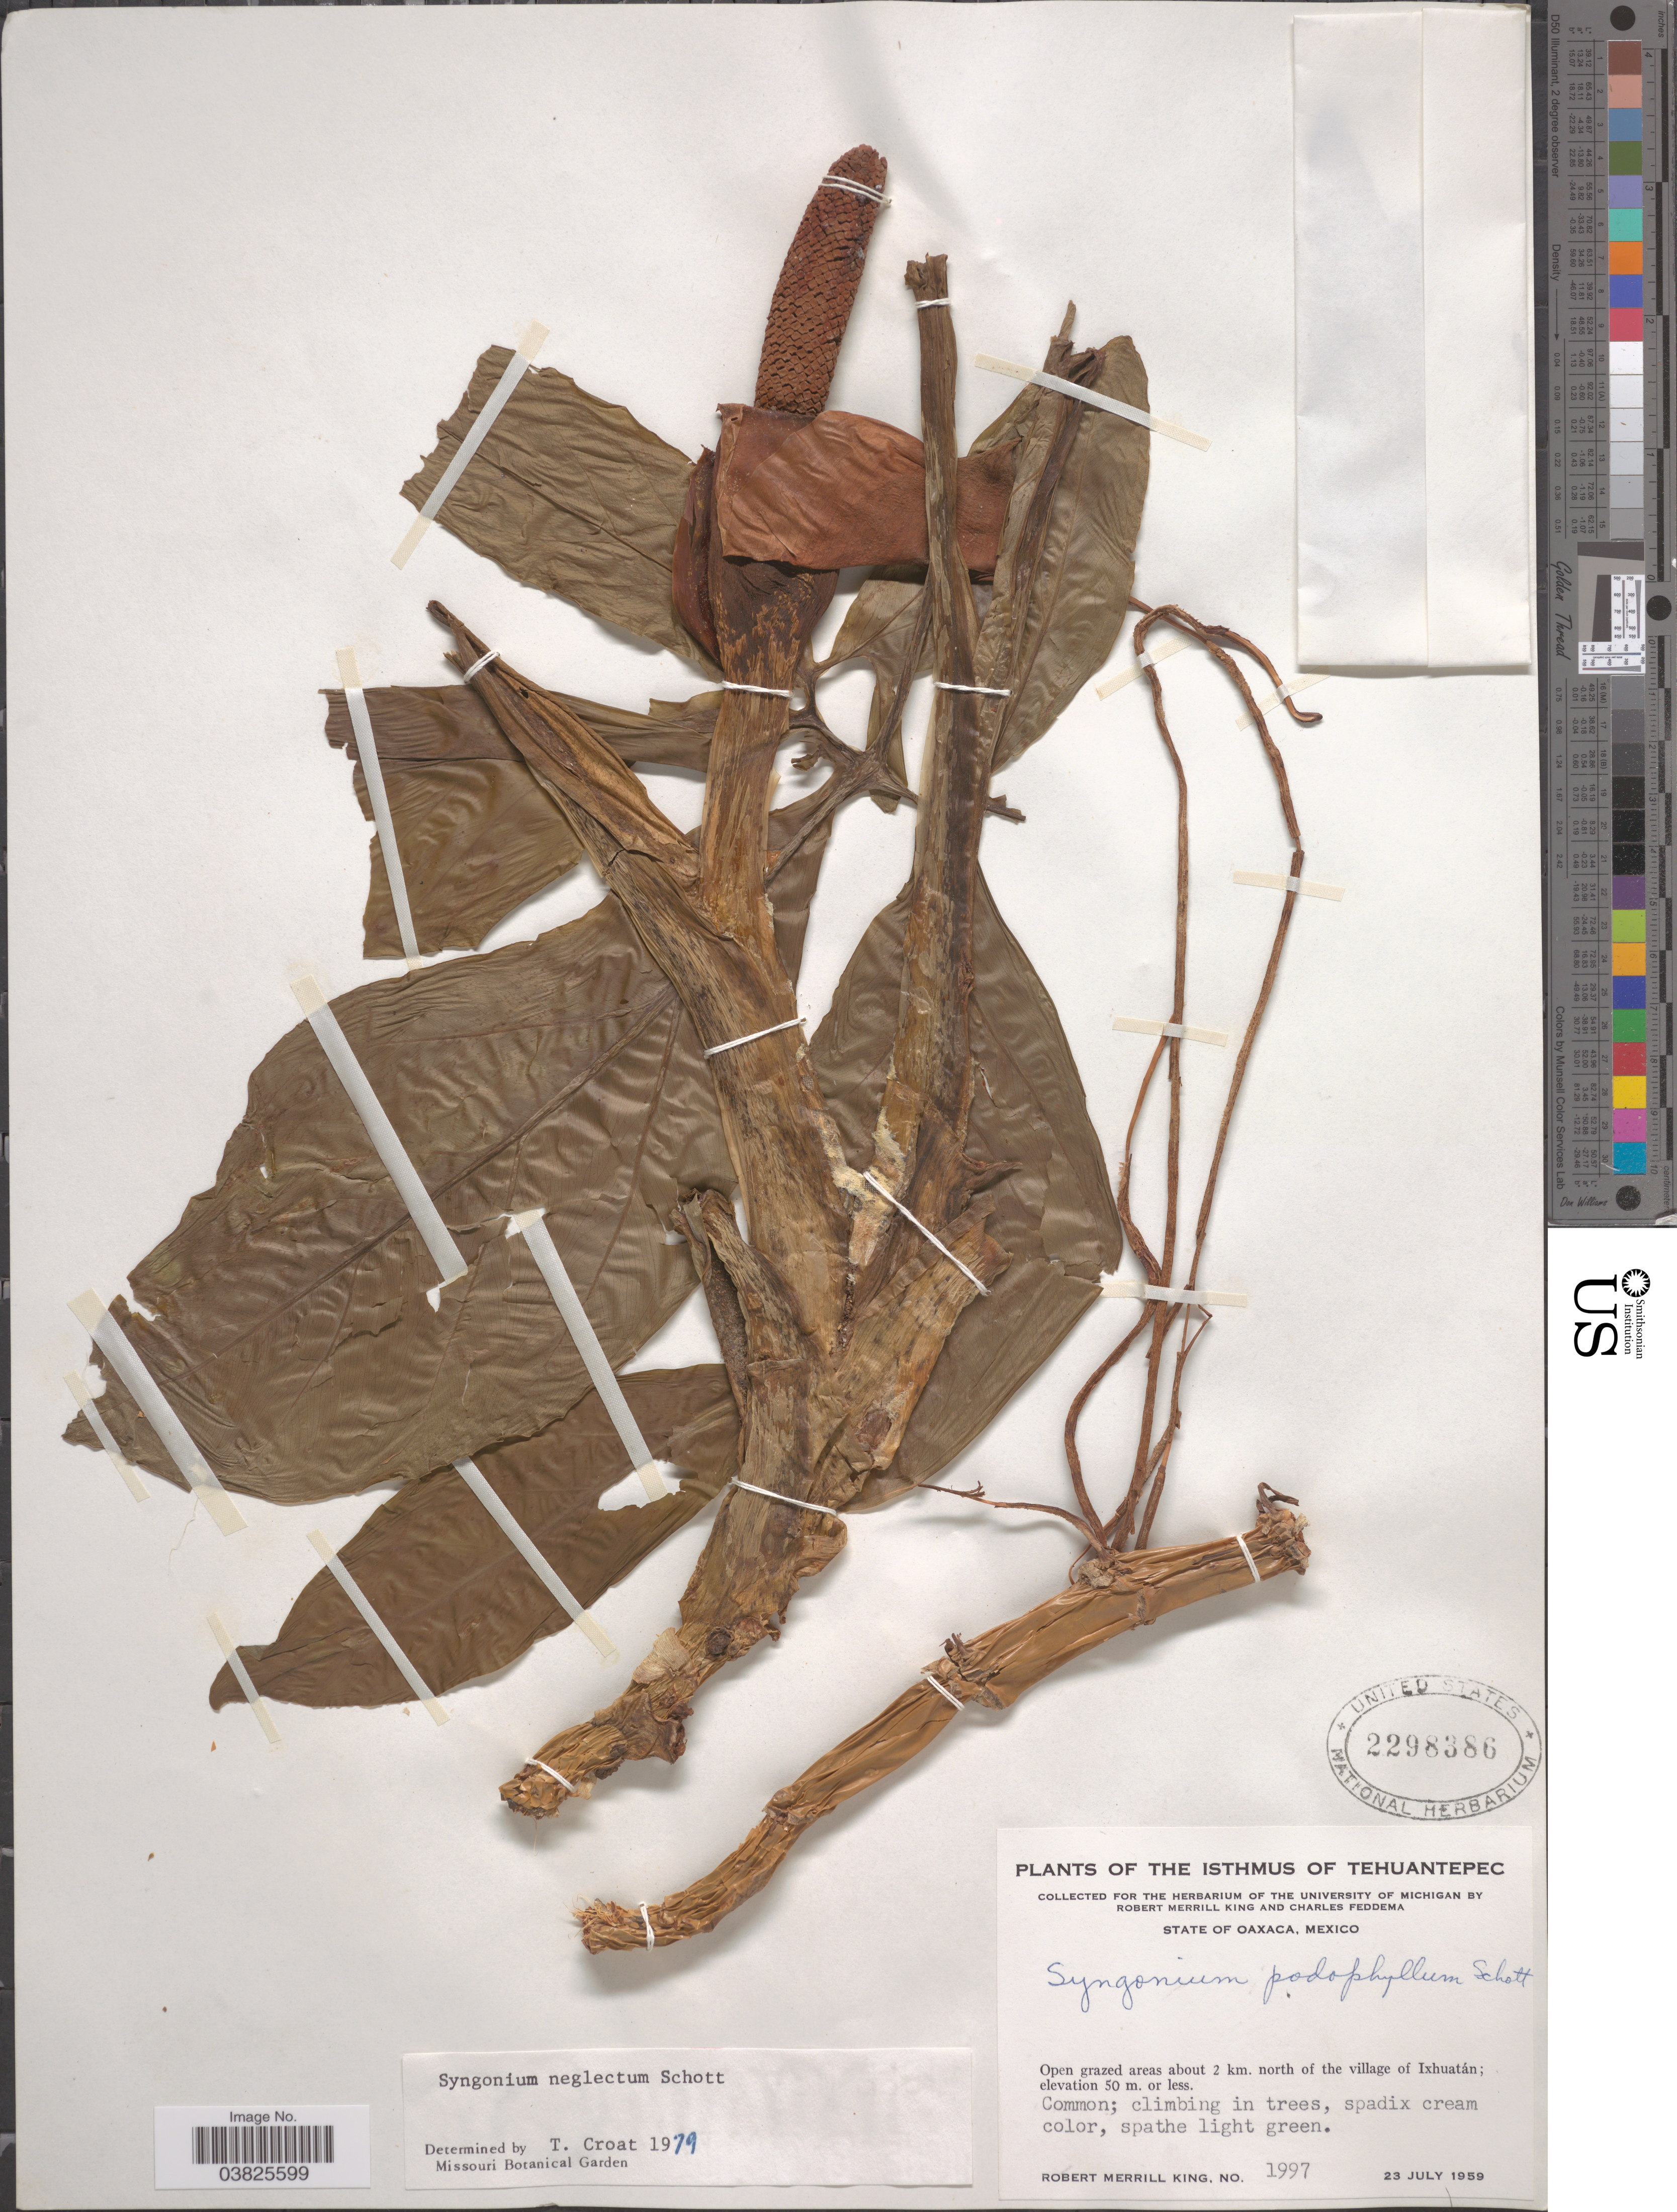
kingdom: Plantae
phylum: Tracheophyta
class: Liliopsida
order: Alismatales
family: Araceae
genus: Syngonium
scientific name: Syngonium neglectum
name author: Schott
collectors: R. M. King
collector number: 1997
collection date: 1959-07-23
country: Mexico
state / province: Oaxaca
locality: The Isthmus of Tehuantepec. Open grazed areas about 2 km. north of the village of Ixhuatán.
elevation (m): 50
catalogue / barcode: US 2298386